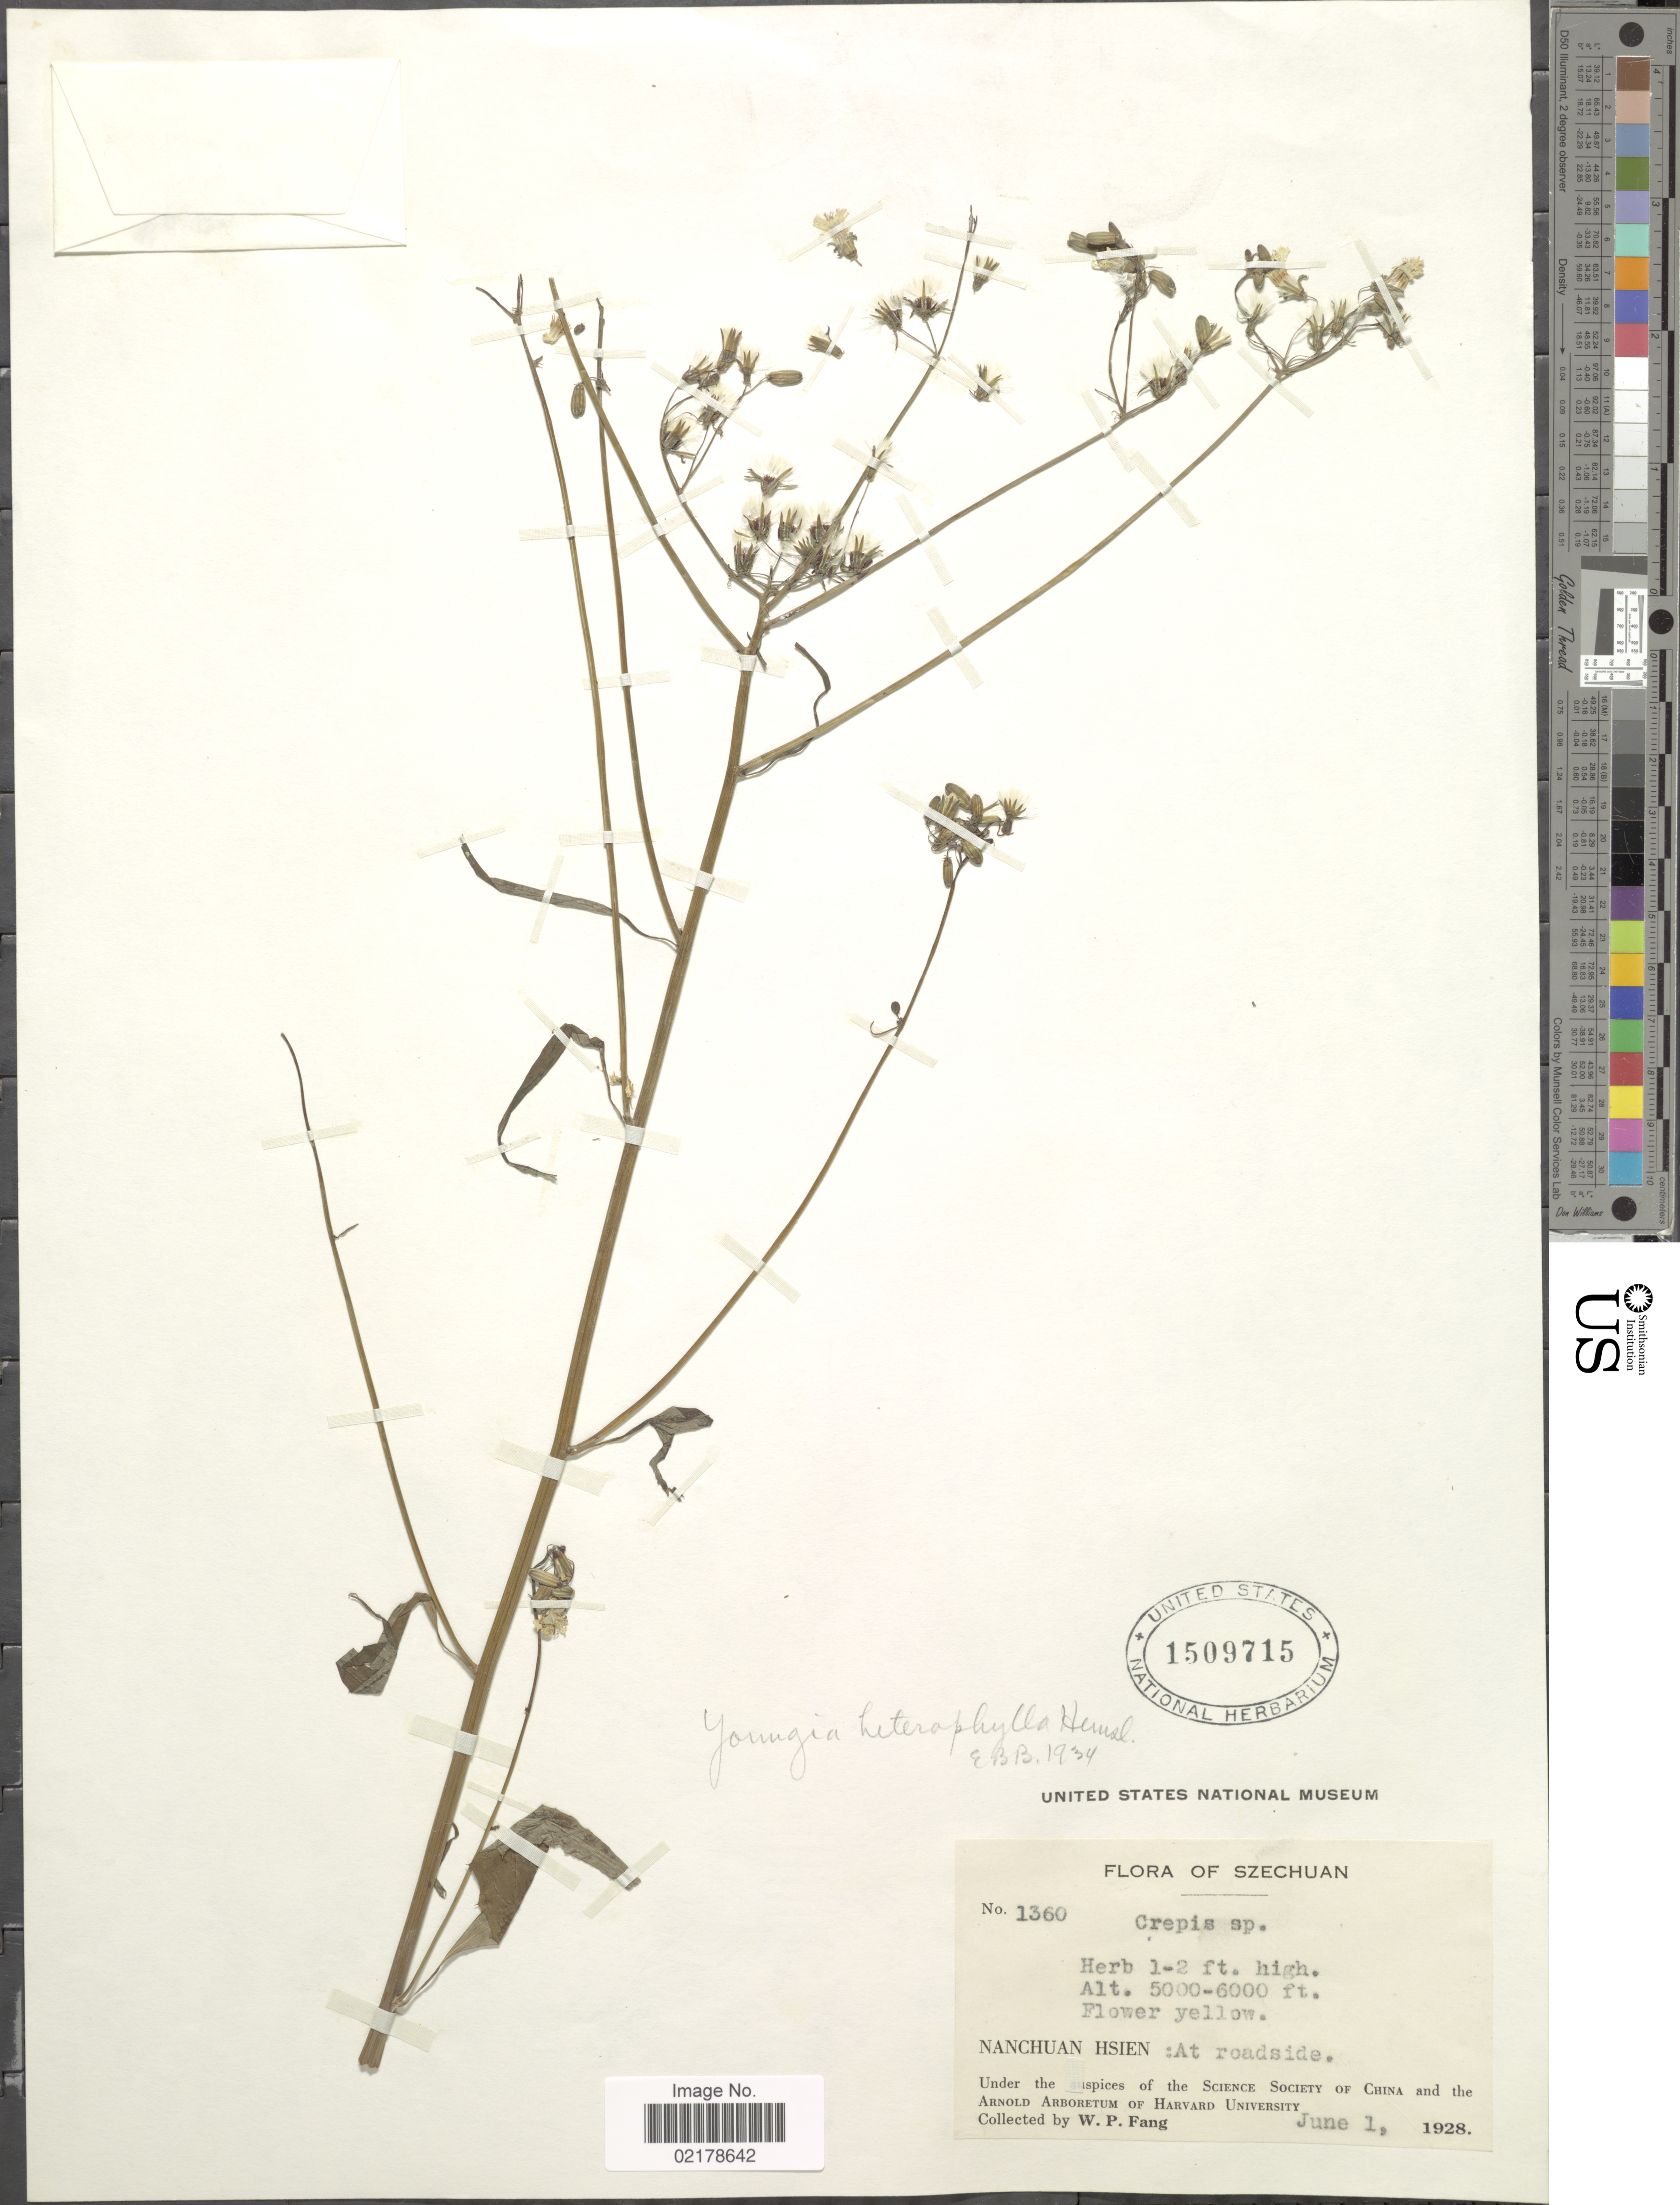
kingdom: Plantae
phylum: Tracheophyta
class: Magnoliopsida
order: Asterales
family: Asteraceae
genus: Youngia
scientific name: Youngia heterophylla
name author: (Hemsl.) Babc. & Stebbins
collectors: W. P. Fang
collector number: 1360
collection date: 1928-06-01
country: China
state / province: Sichuan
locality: Szechuan. Nanchuan Hsien: At roadside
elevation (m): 1524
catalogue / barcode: US 1509715